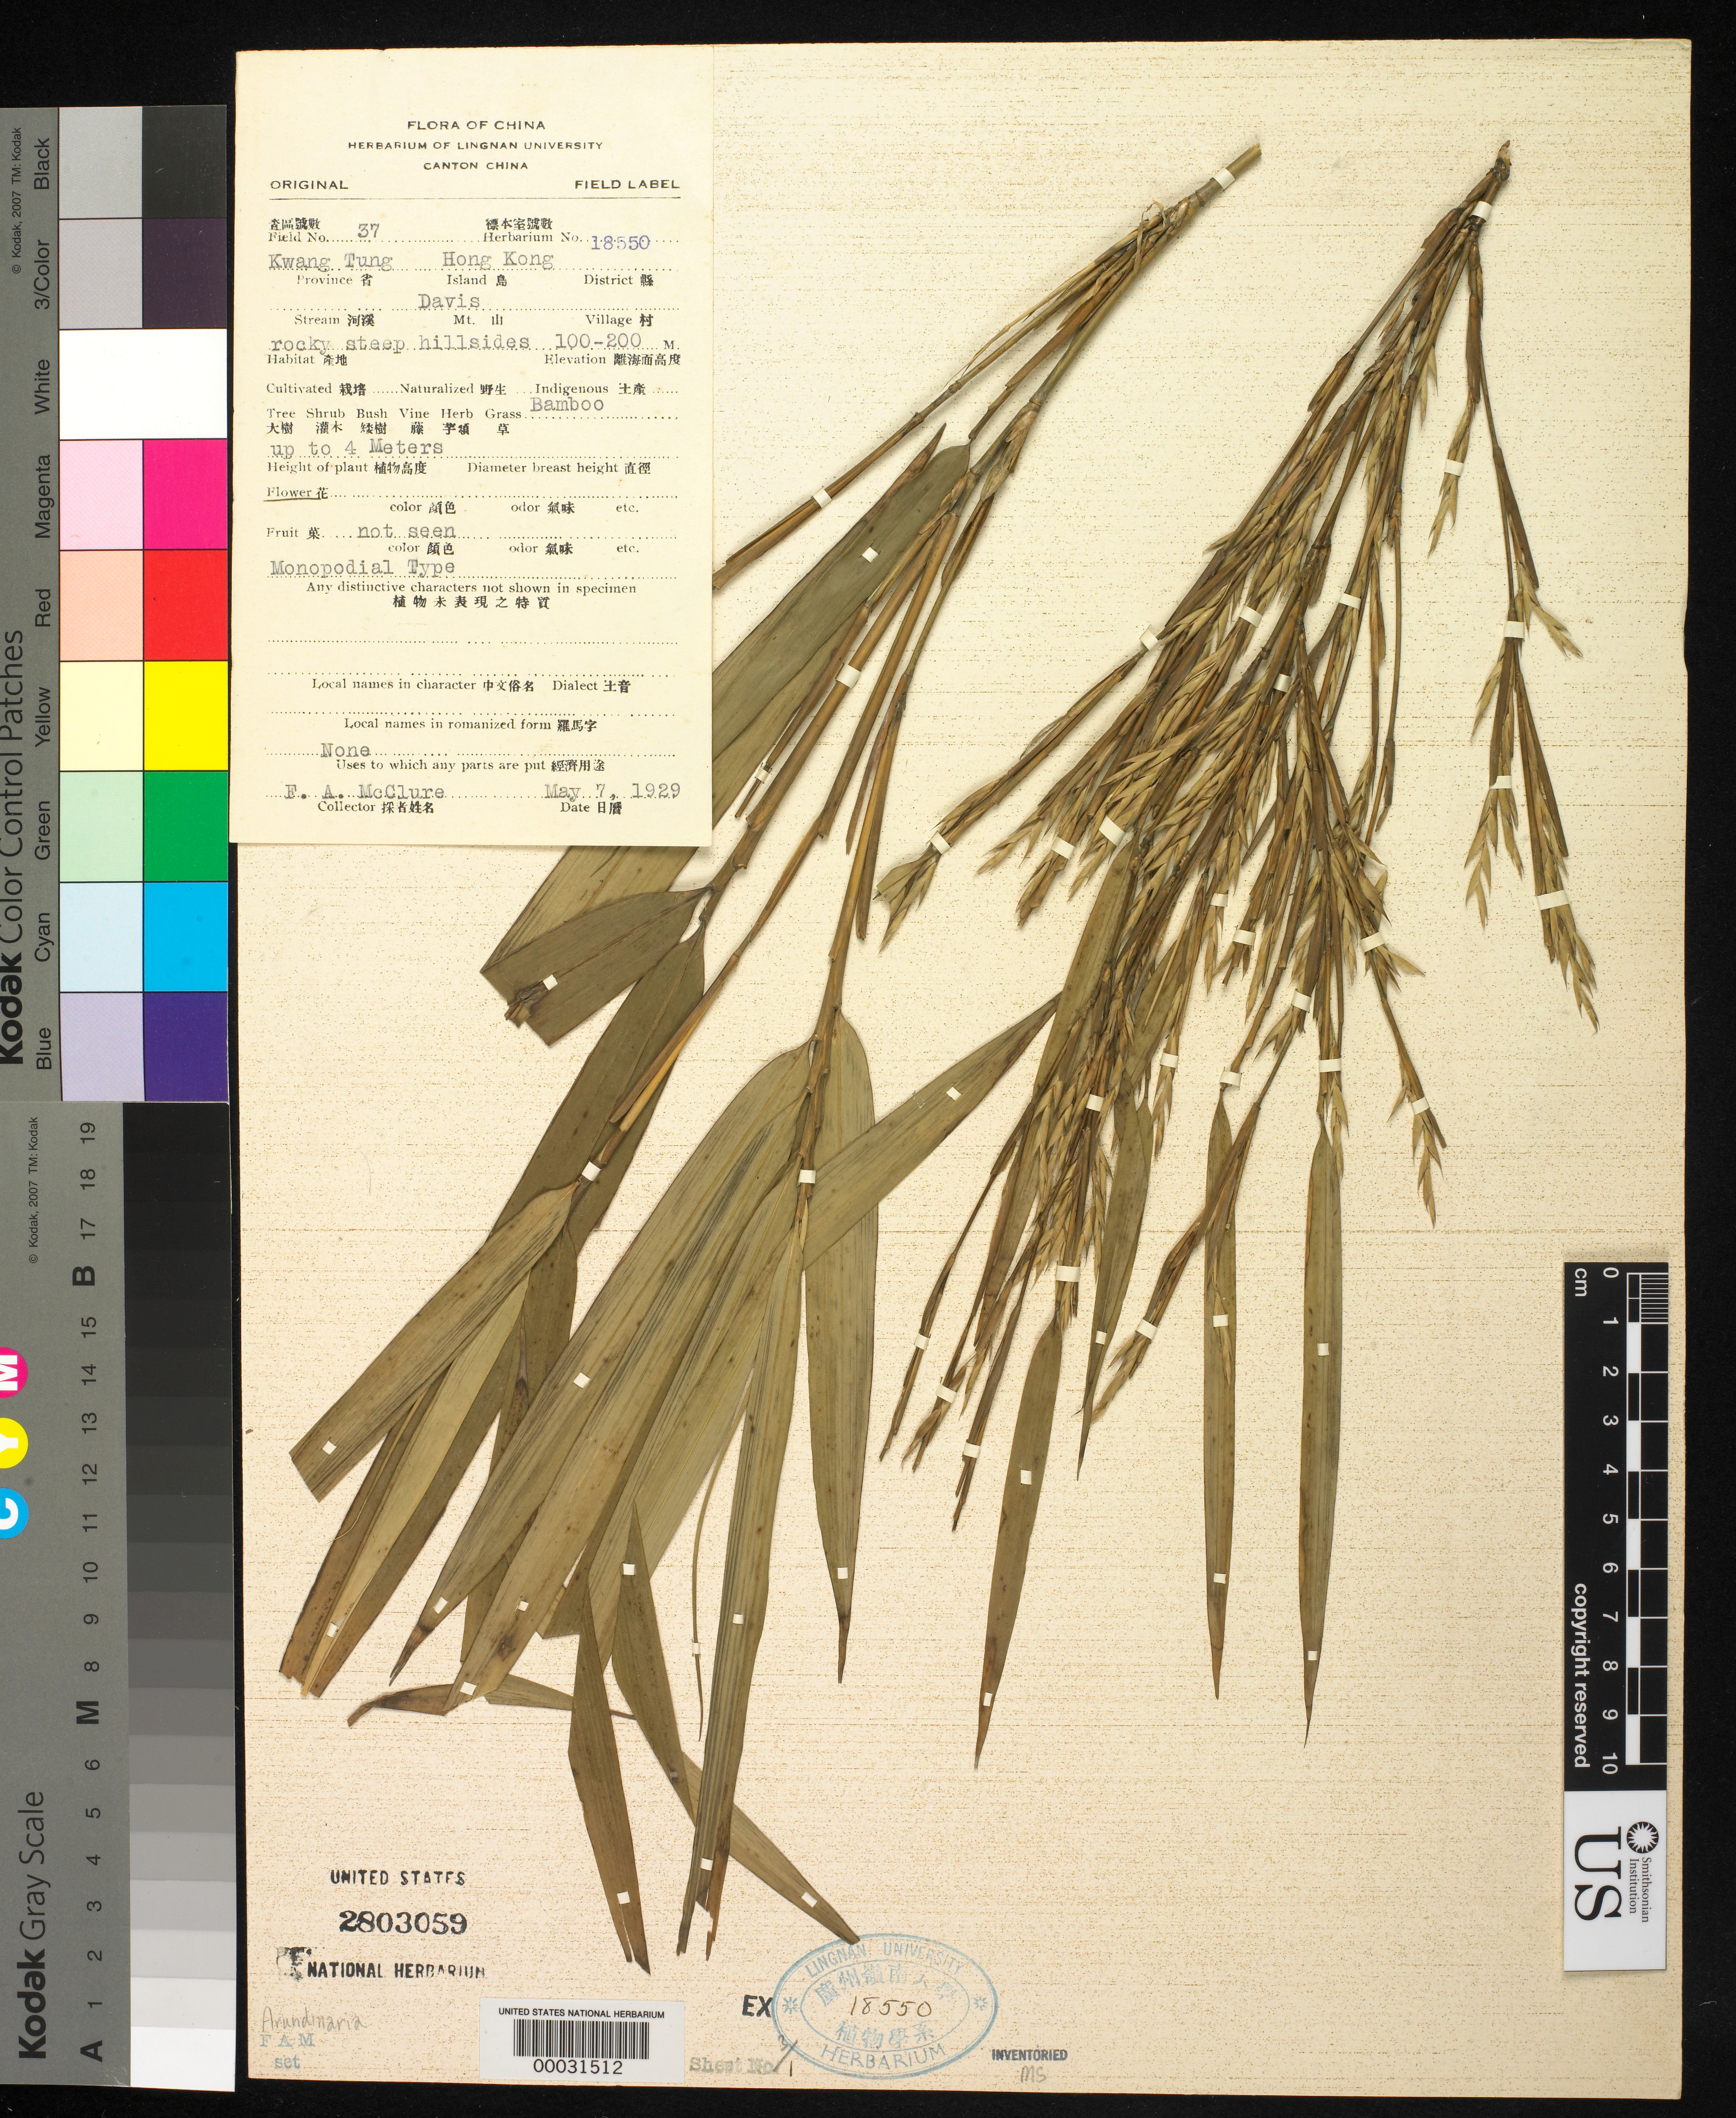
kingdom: Plantae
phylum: Tracheophyta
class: Liliopsida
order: Poales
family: Poaceae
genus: Arundinaria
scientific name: Arundinaria sp.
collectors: F. A. McClure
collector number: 37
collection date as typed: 07 May 1929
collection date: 1929-05-07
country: China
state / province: Hong Kong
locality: Hong Kong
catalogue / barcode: US 2803059